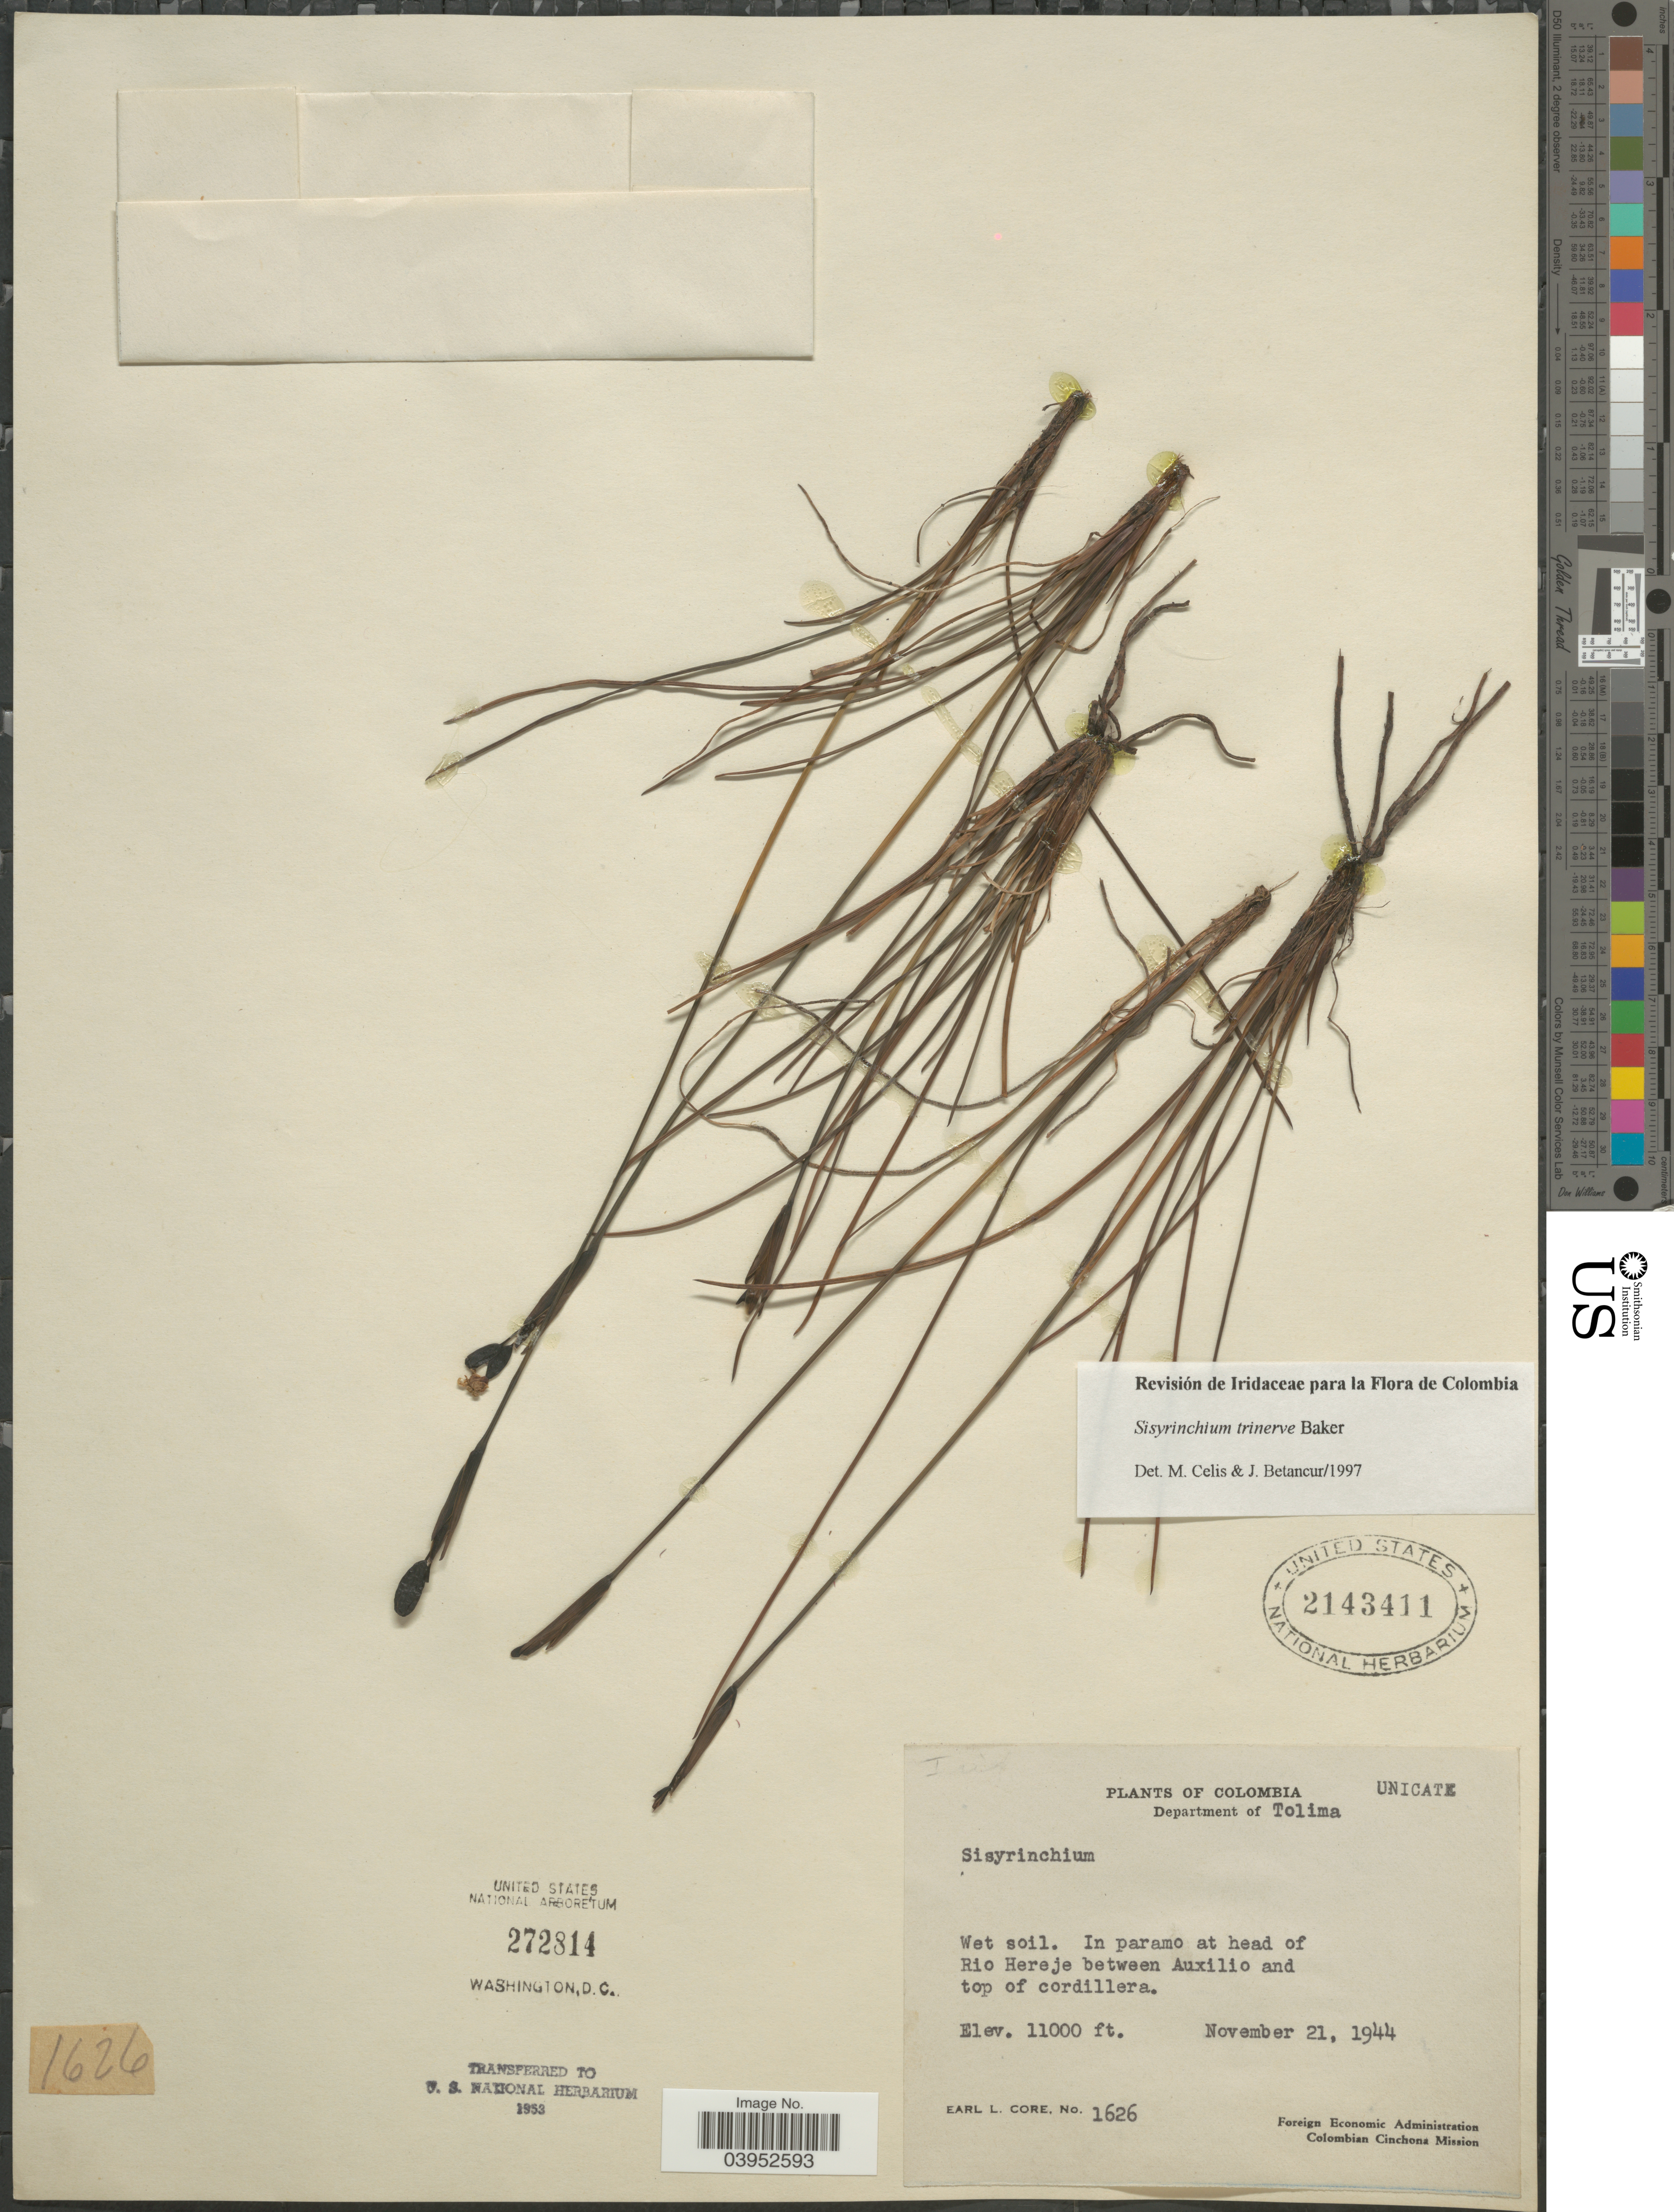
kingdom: Plantae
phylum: Tracheophyta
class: Liliopsida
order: Asparagales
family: Iridaceae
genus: Sisyrinchium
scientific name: Sisyrinchium trinerve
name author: Baker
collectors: E. L. Core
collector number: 1626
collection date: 1944-11-21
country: Colombia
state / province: Tolima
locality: Department of Tolima. In paramo at head of Rio Hereje between Auxilio and top of cordillera.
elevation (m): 3353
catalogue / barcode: US 2143411